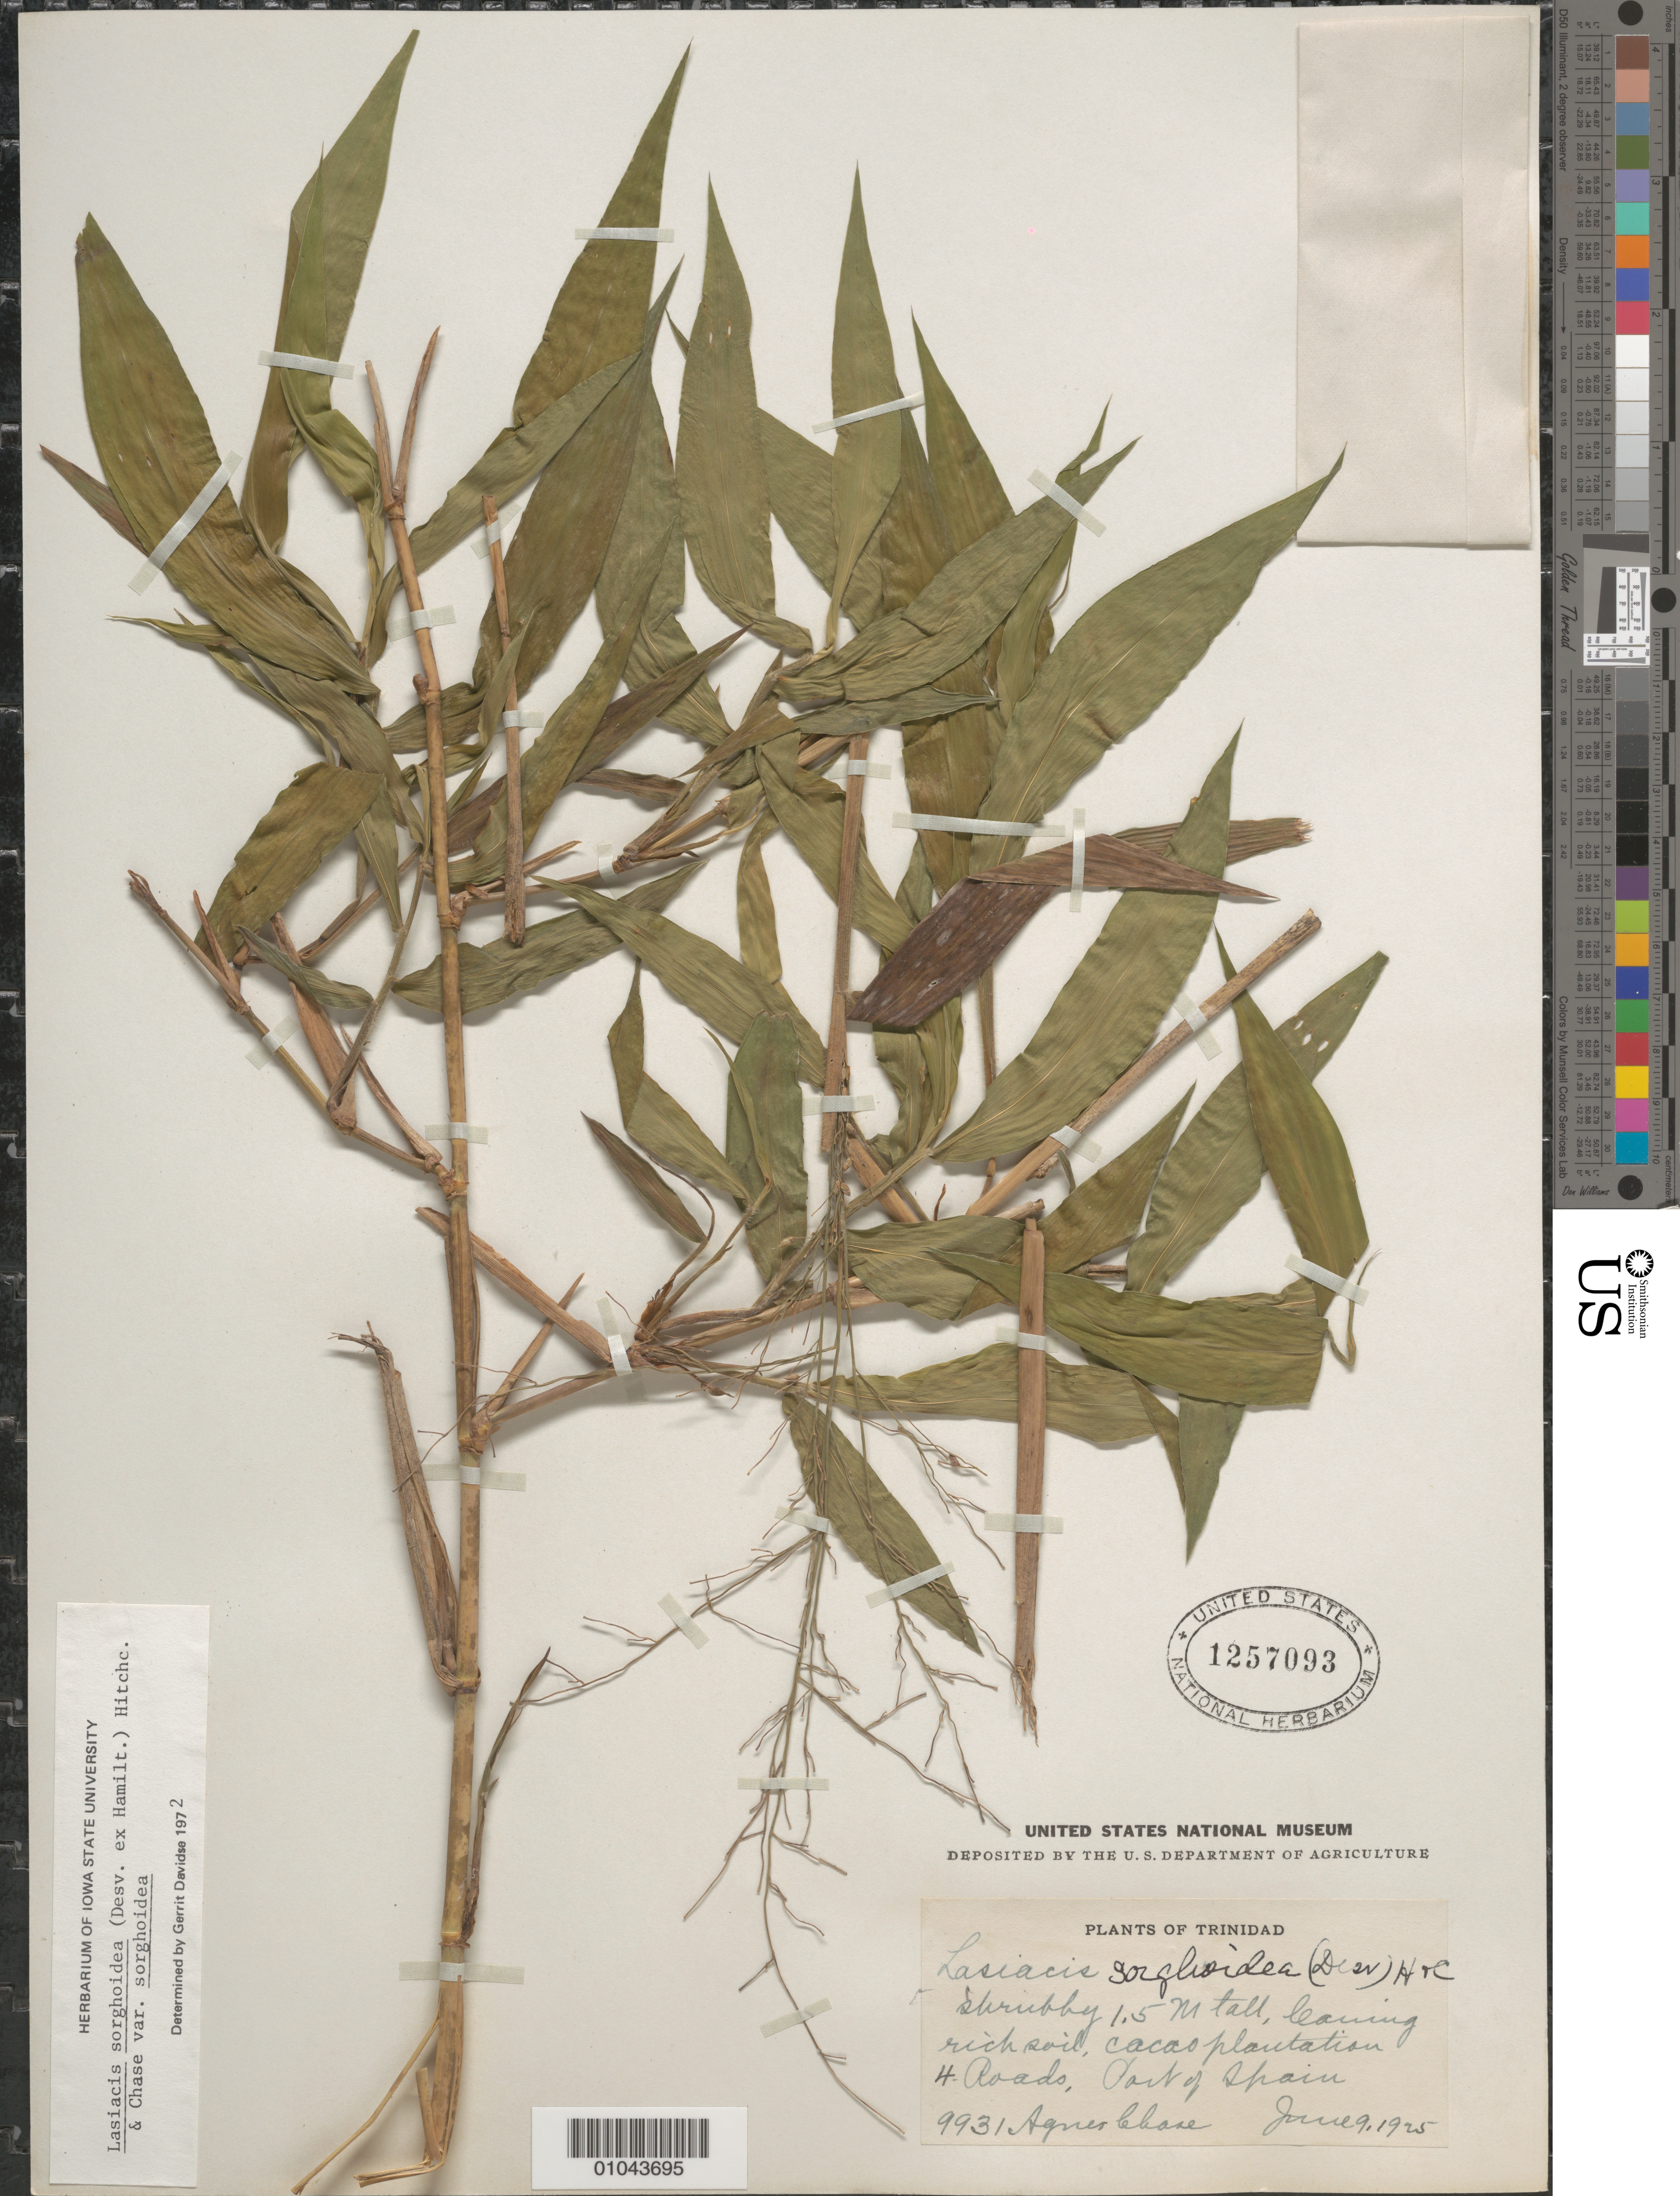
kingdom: Plantae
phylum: Tracheophyta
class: Liliopsida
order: Poales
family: Poaceae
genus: Lasiacis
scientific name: Lasiacis sorghoidea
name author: (Desv. ex Ham.) Hitchc. & Chase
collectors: A. Chase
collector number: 9931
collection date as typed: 09 Jun 1925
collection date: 1925-06-09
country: Trinidad and Tobago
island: Trinidad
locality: Roads, Port of Spain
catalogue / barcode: US 1257093